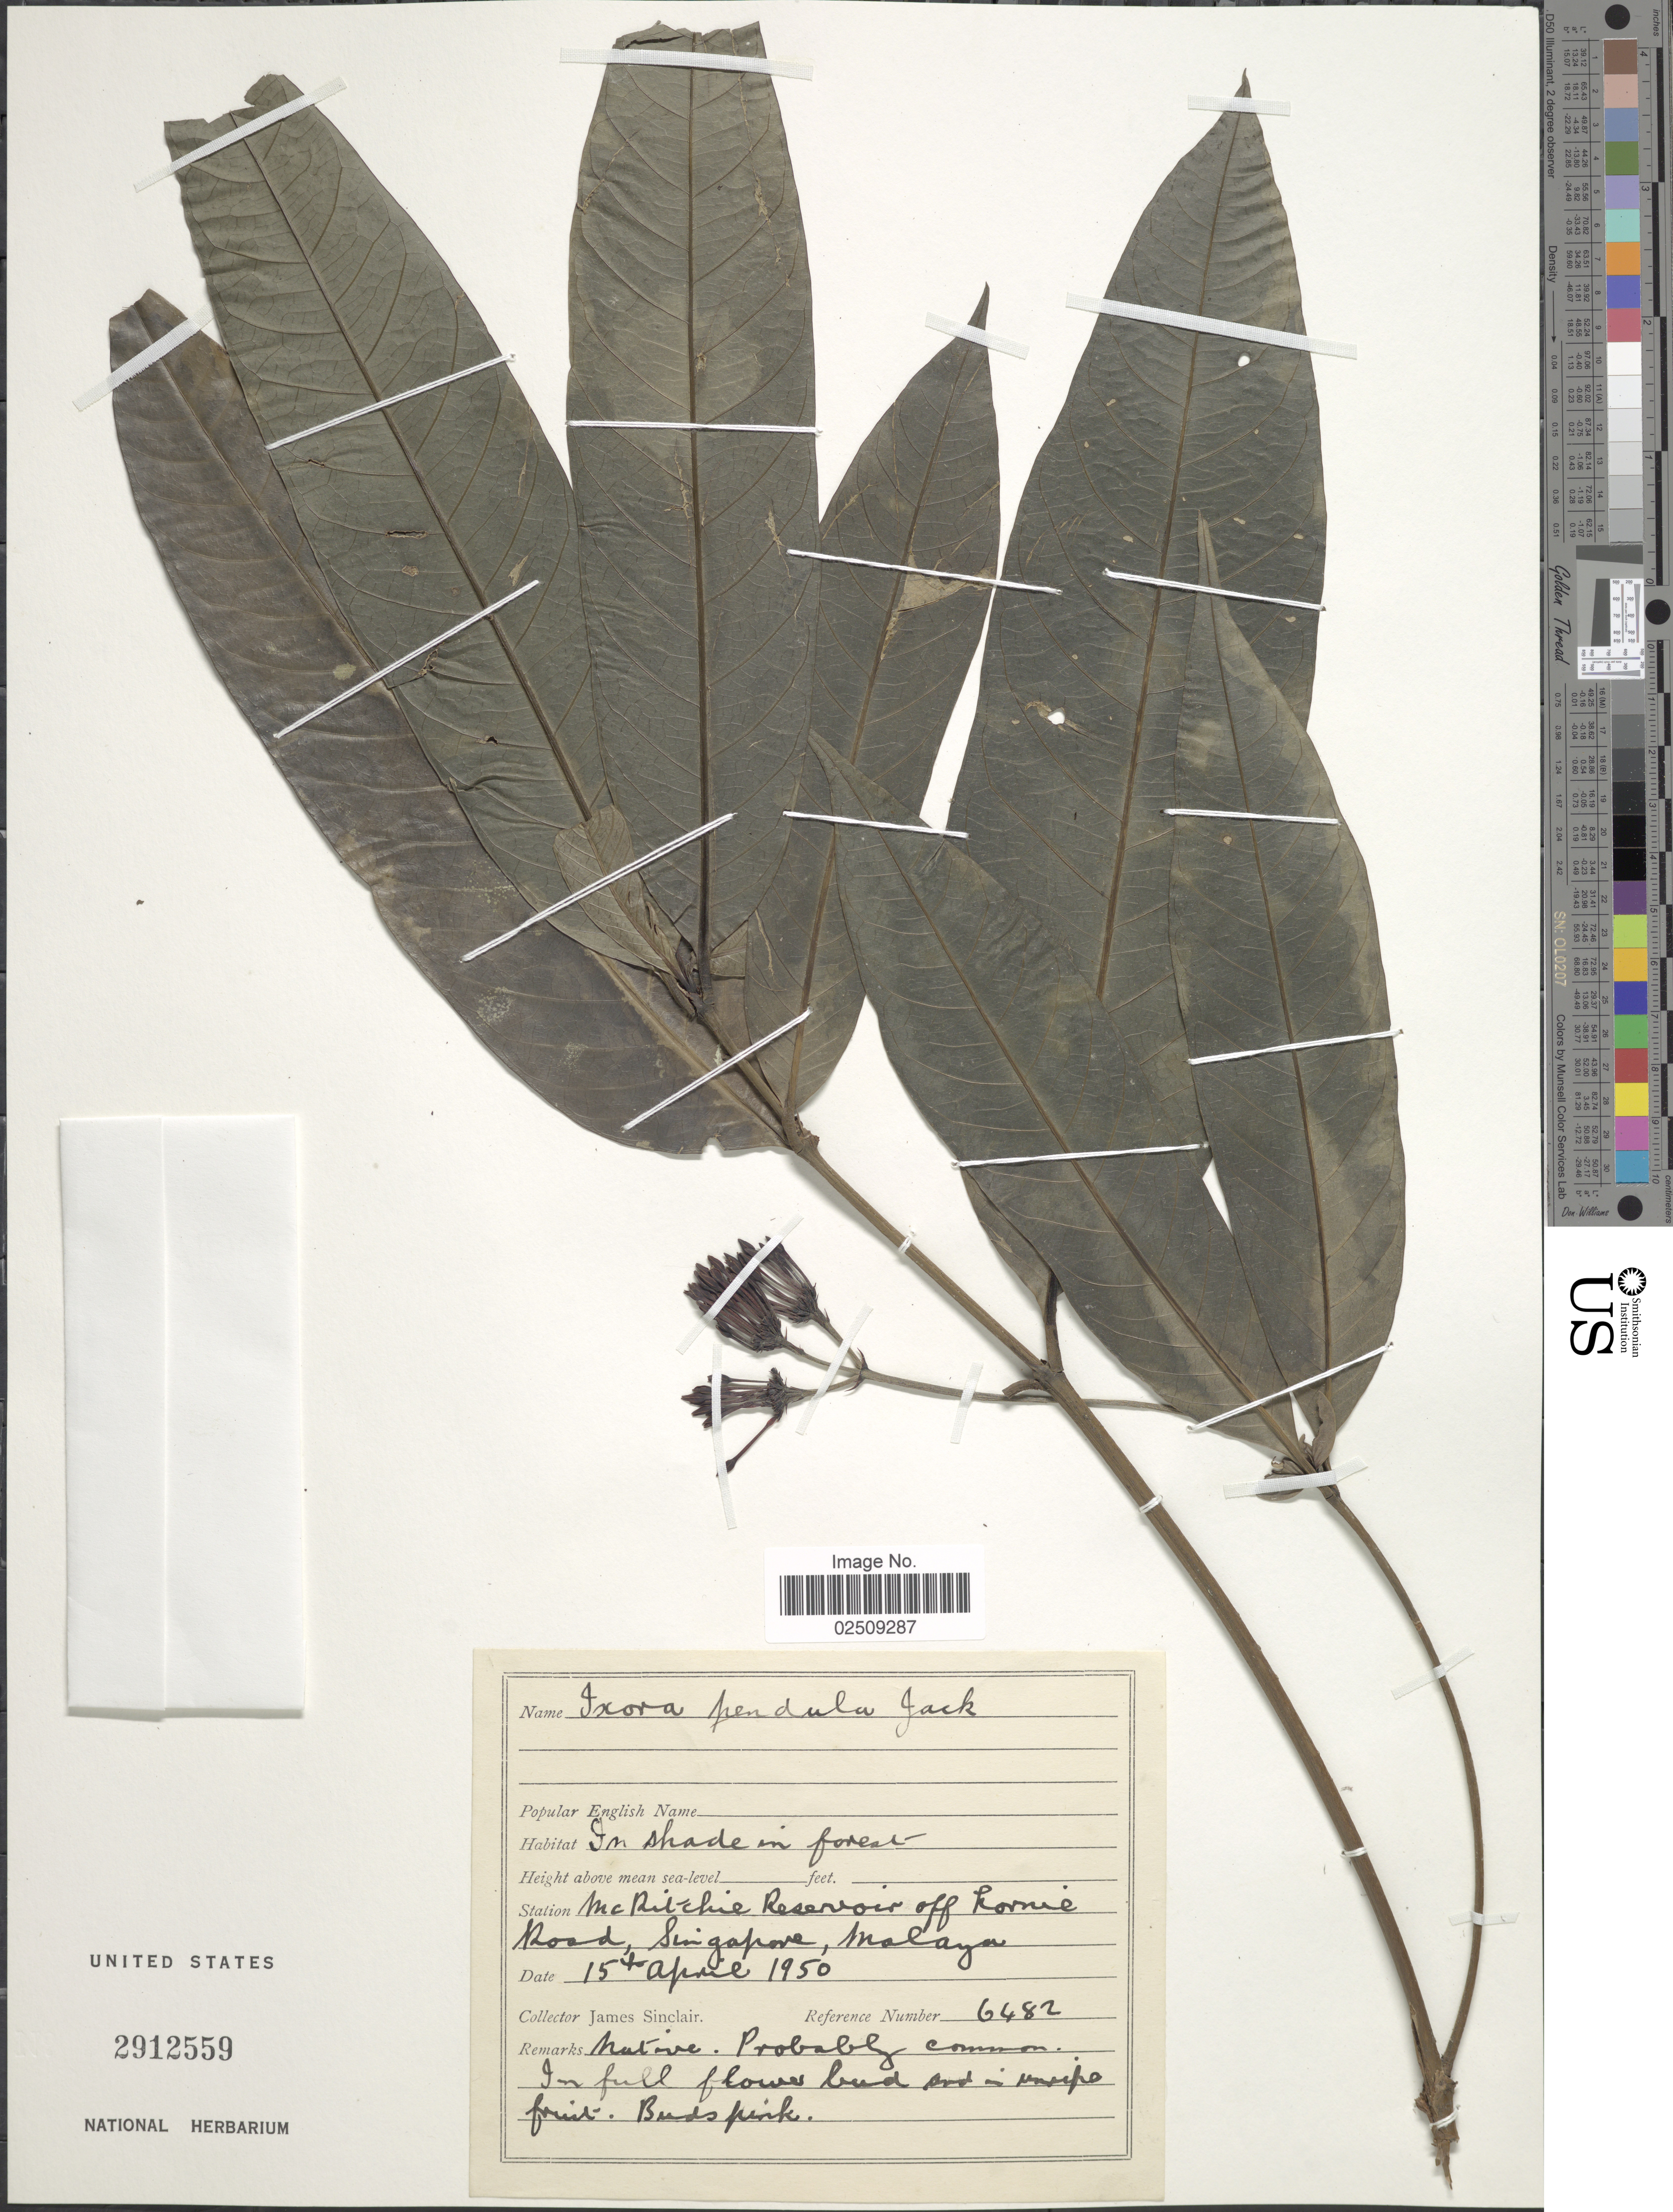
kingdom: Plantae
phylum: Tracheophyta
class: Magnoliopsida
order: Gentianales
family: Rubiaceae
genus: Ixora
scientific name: Ixora pendula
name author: Jack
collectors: J. Sinclair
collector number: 6482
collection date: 1950-04-15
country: Singapore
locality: McRitchie Reservoir off Lomie Road, Malaya.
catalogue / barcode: US 2912559